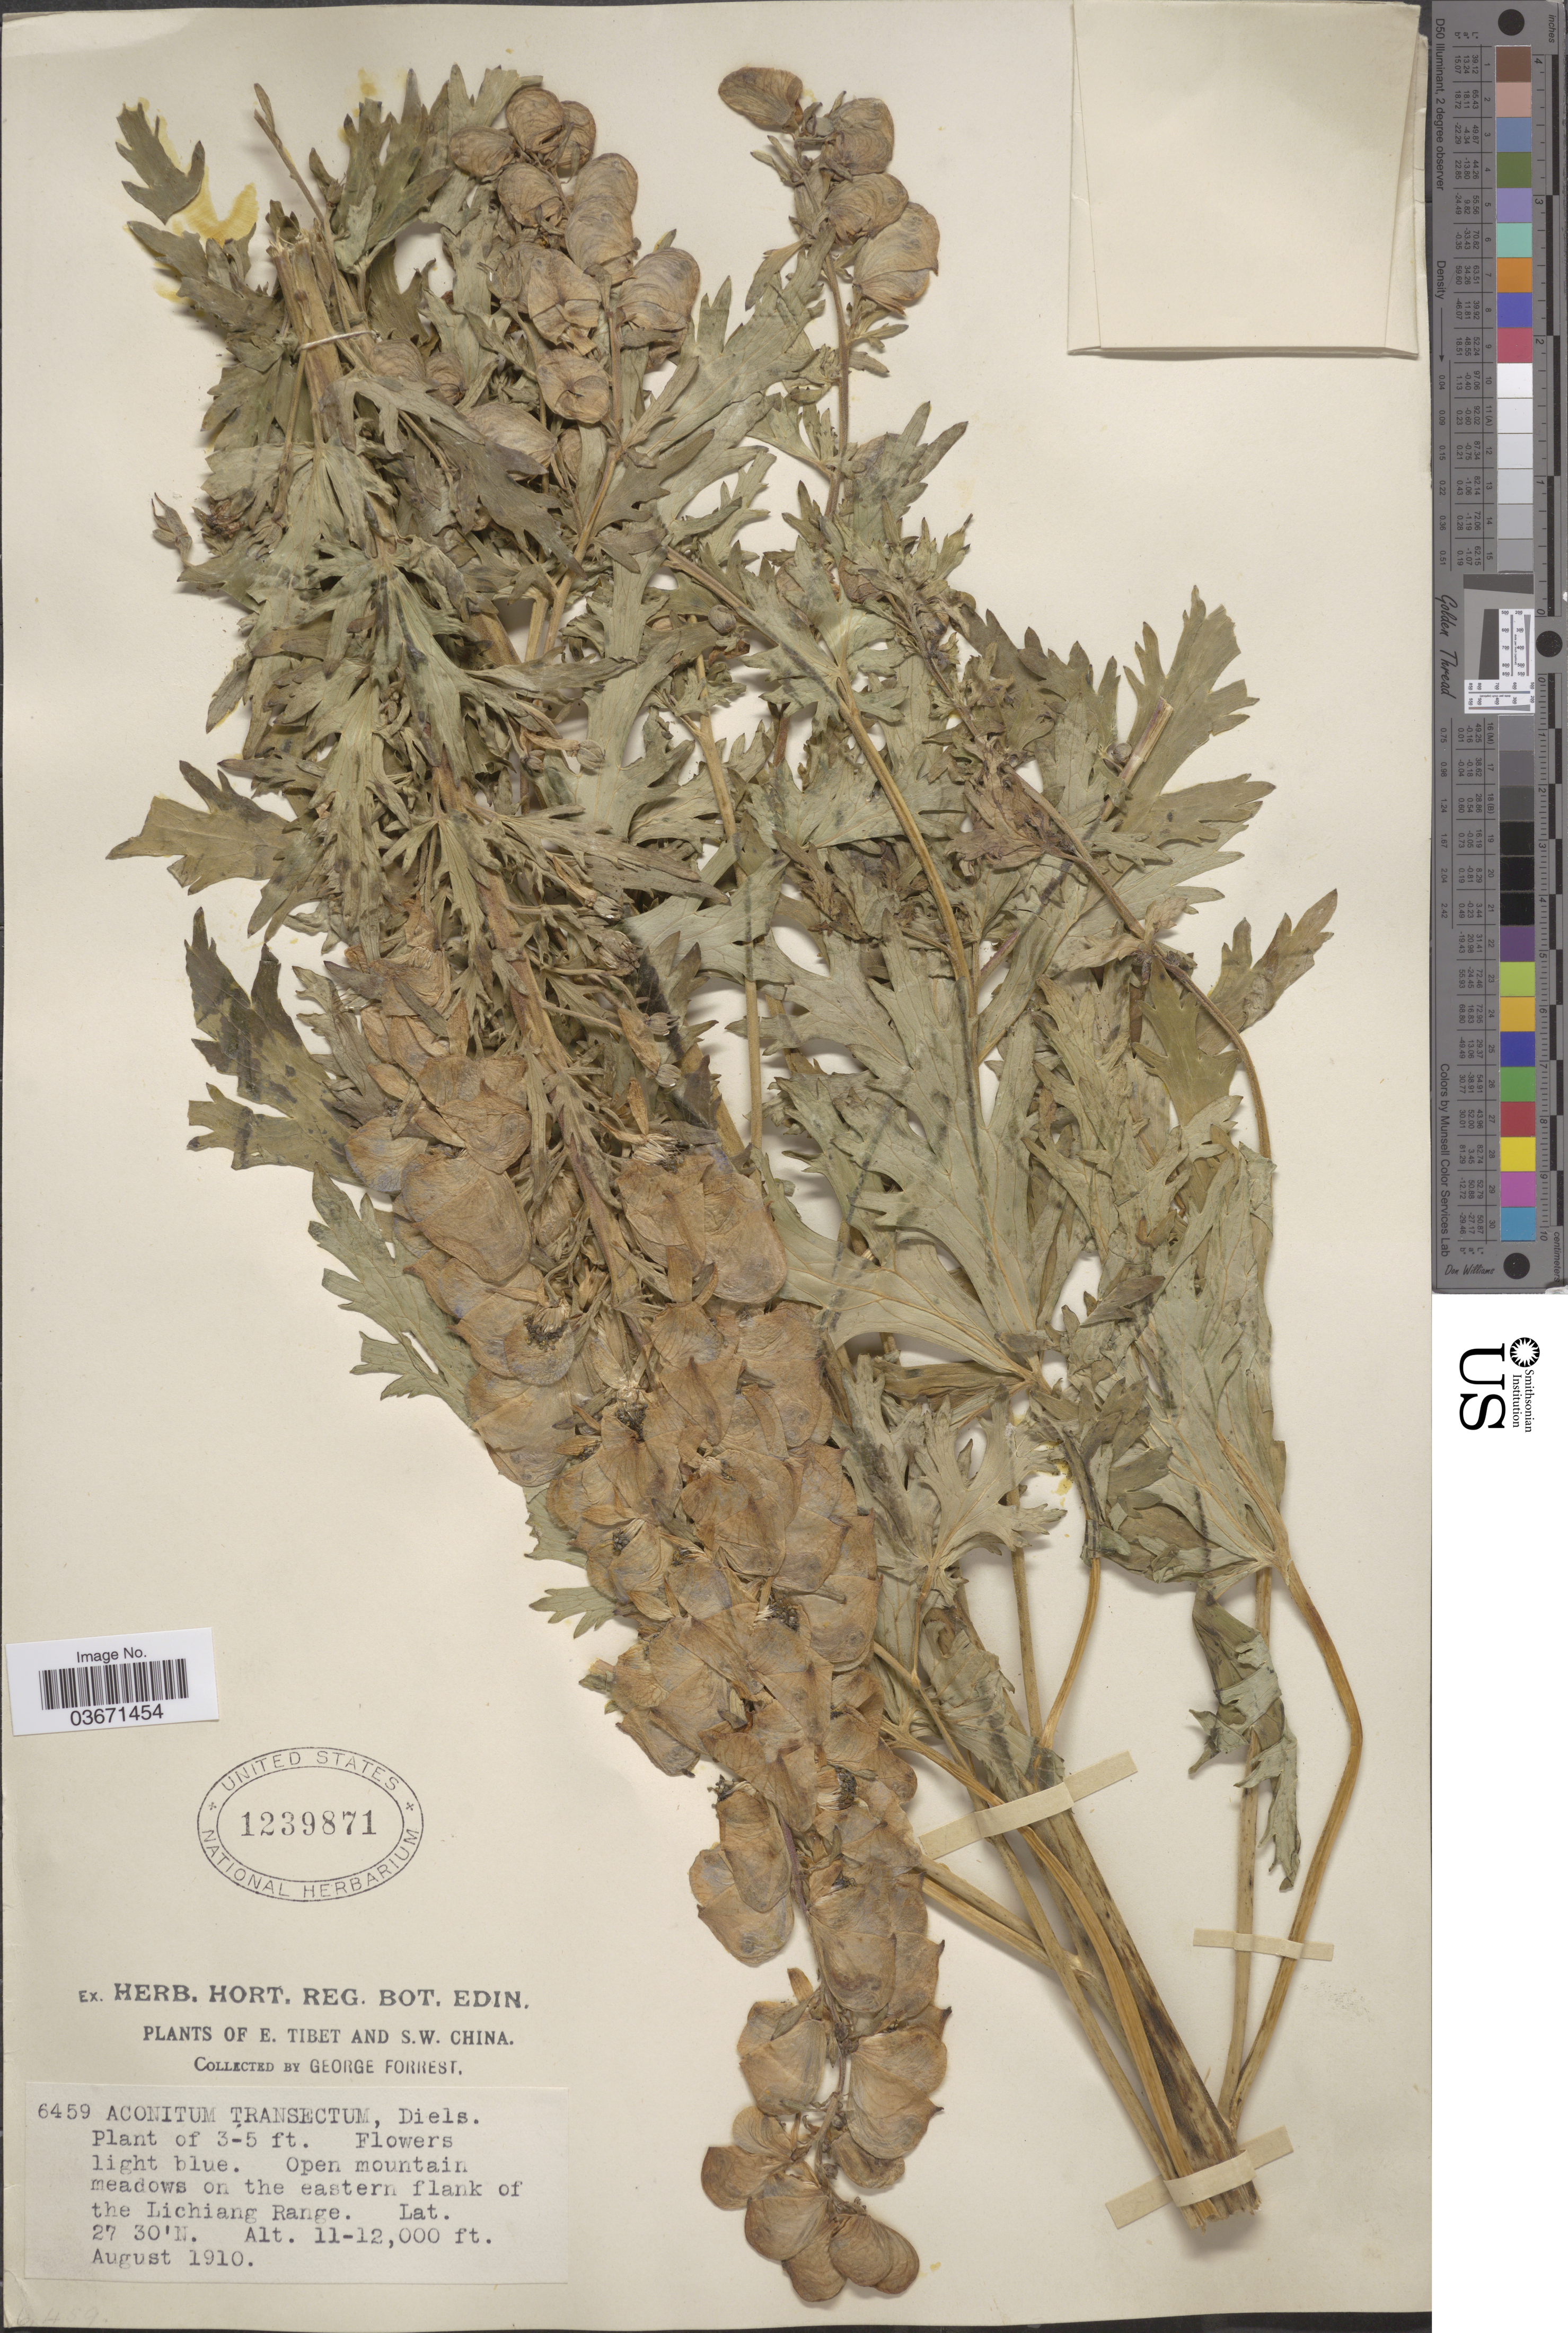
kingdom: Plantae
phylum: Tracheophyta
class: Magnoliopsida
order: Ranunculales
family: Ranunculaceae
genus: Aconitum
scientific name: Aconitum transsectum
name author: Diels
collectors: G. Forrest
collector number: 6459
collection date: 1910-08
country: China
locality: S.W. China. Open mountain meadows on the eastern flank of the Lichian Range.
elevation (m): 3353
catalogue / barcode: US 1239871